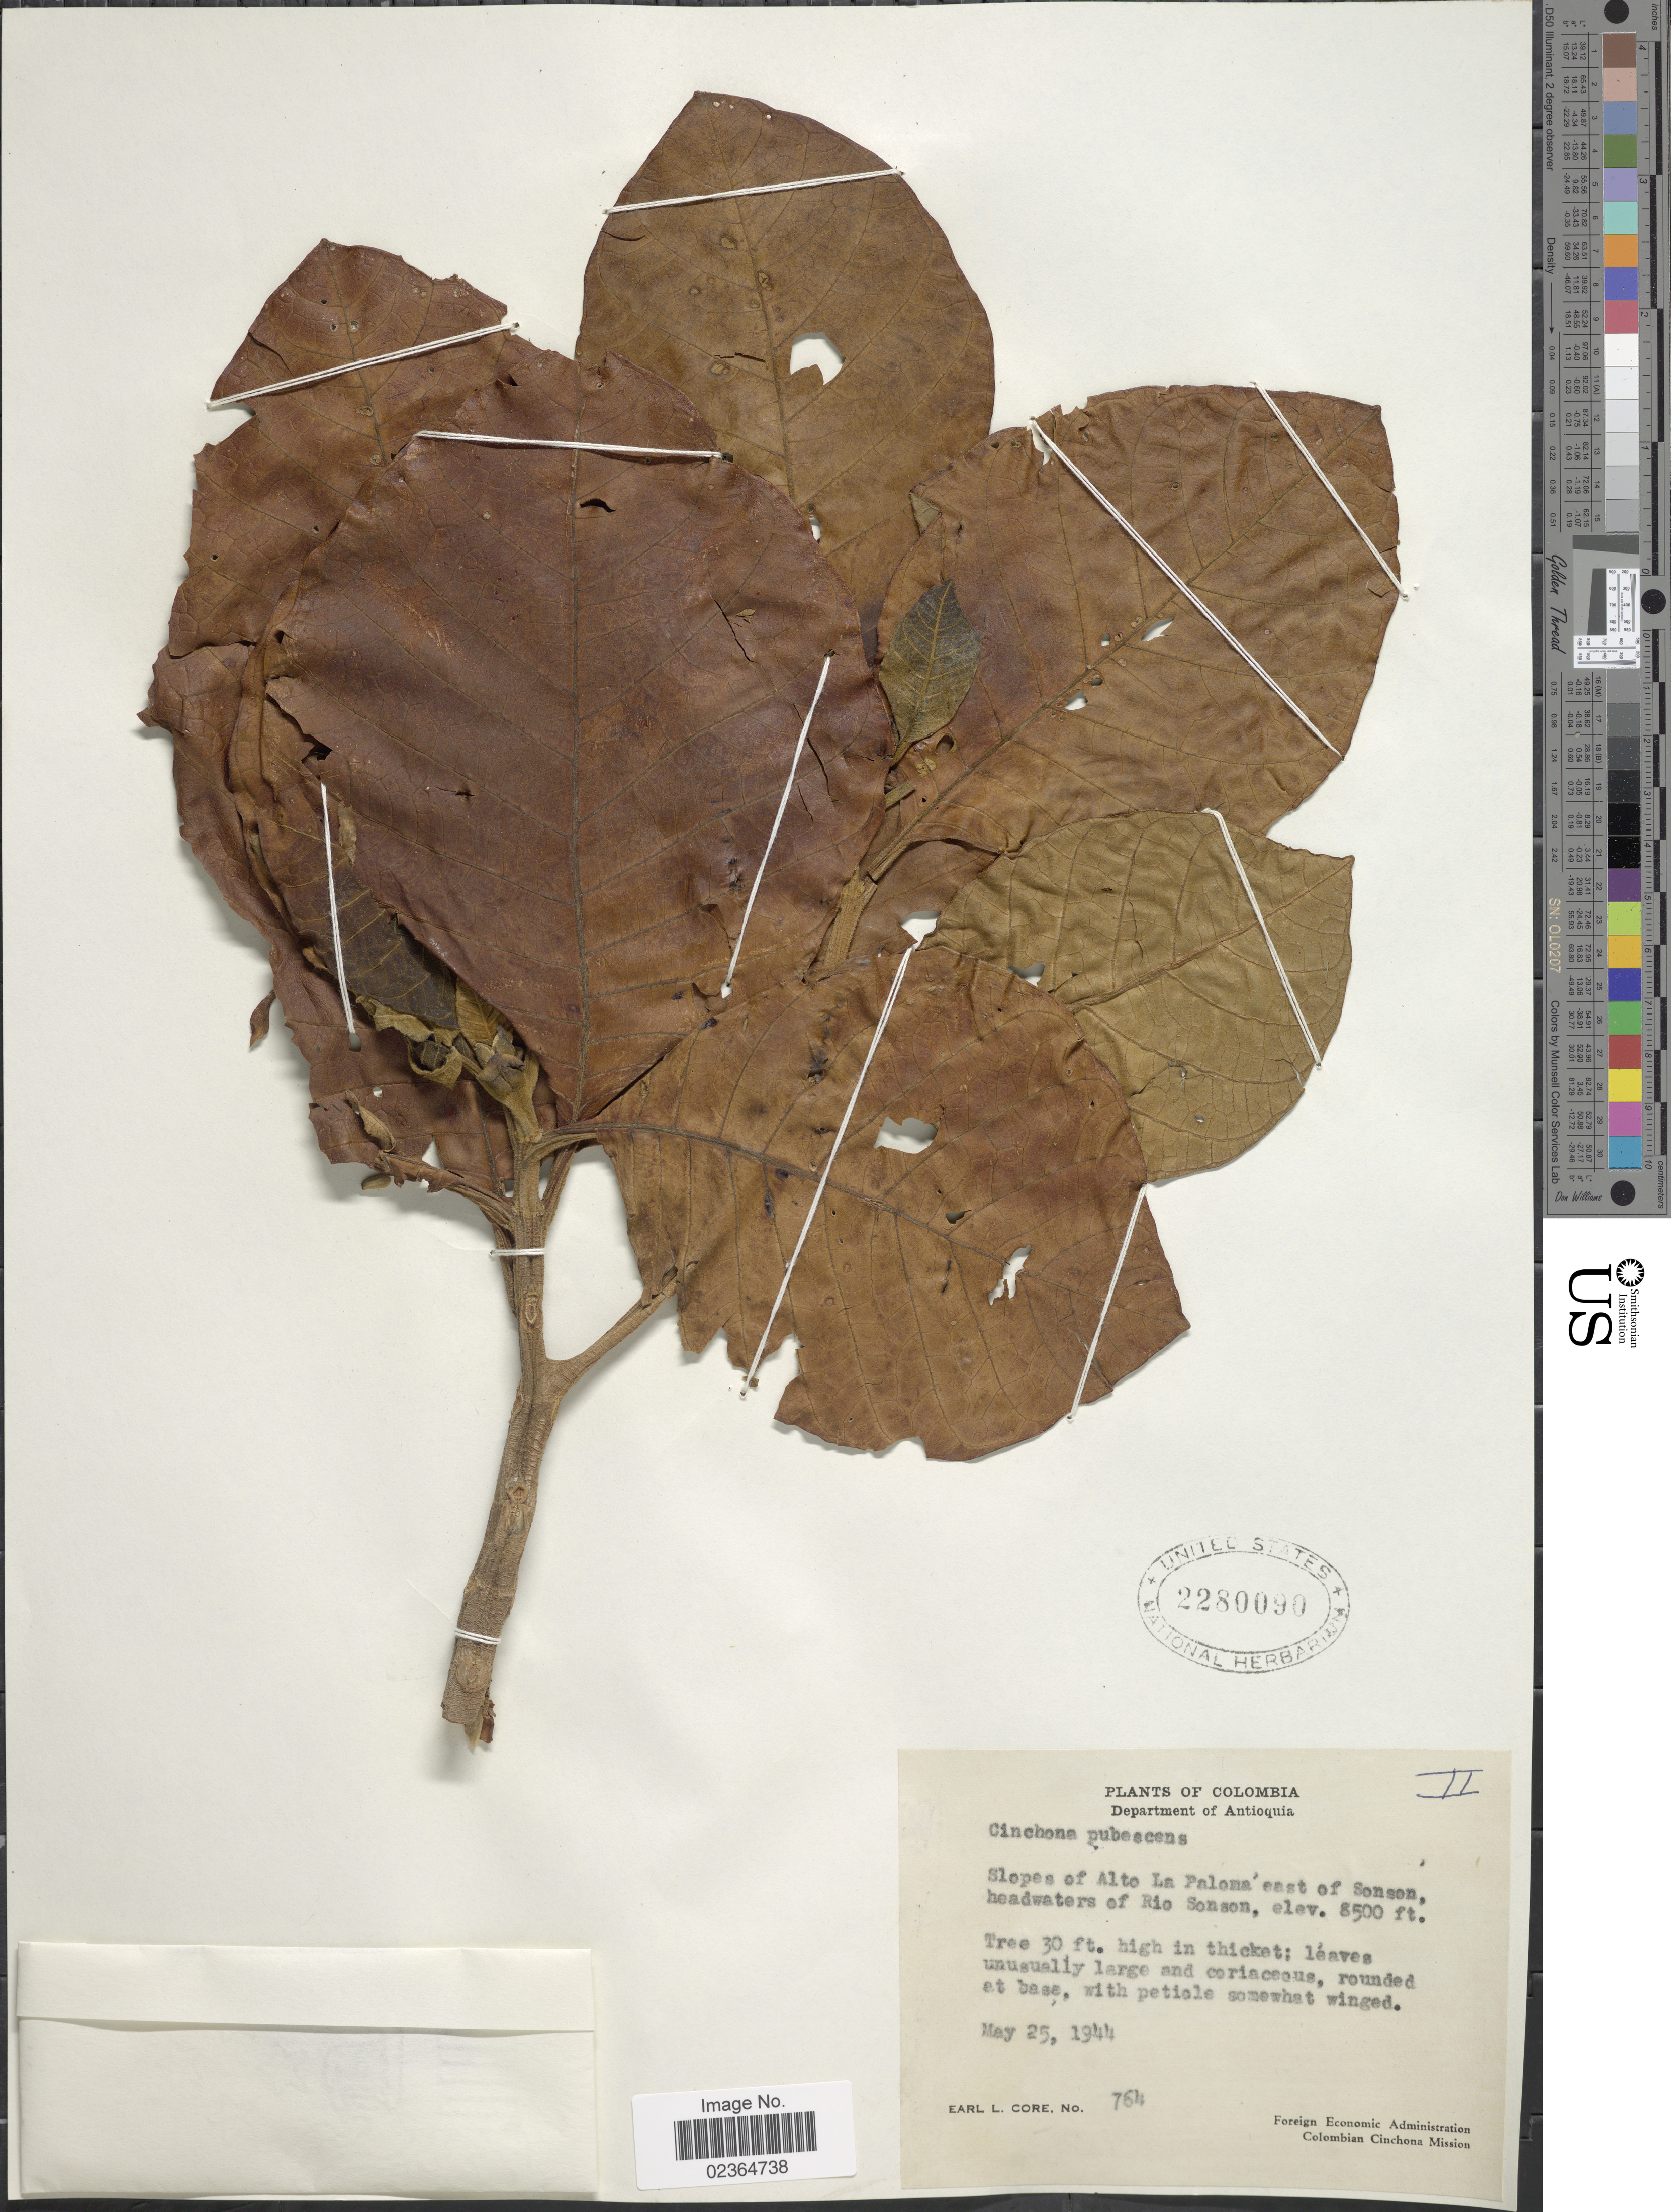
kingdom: Plantae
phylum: Tracheophyta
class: Magnoliopsida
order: Gentianales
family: Rubiaceae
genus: Cinchona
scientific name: Cinchona pubescens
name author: Vahl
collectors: E. L. Core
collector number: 764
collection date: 1944-05-25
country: Colombia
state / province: Antioquia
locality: Slopes of Alto La Paloma' east of Sonson, headwaters of Rio Sonson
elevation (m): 2591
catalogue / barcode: US 2280090